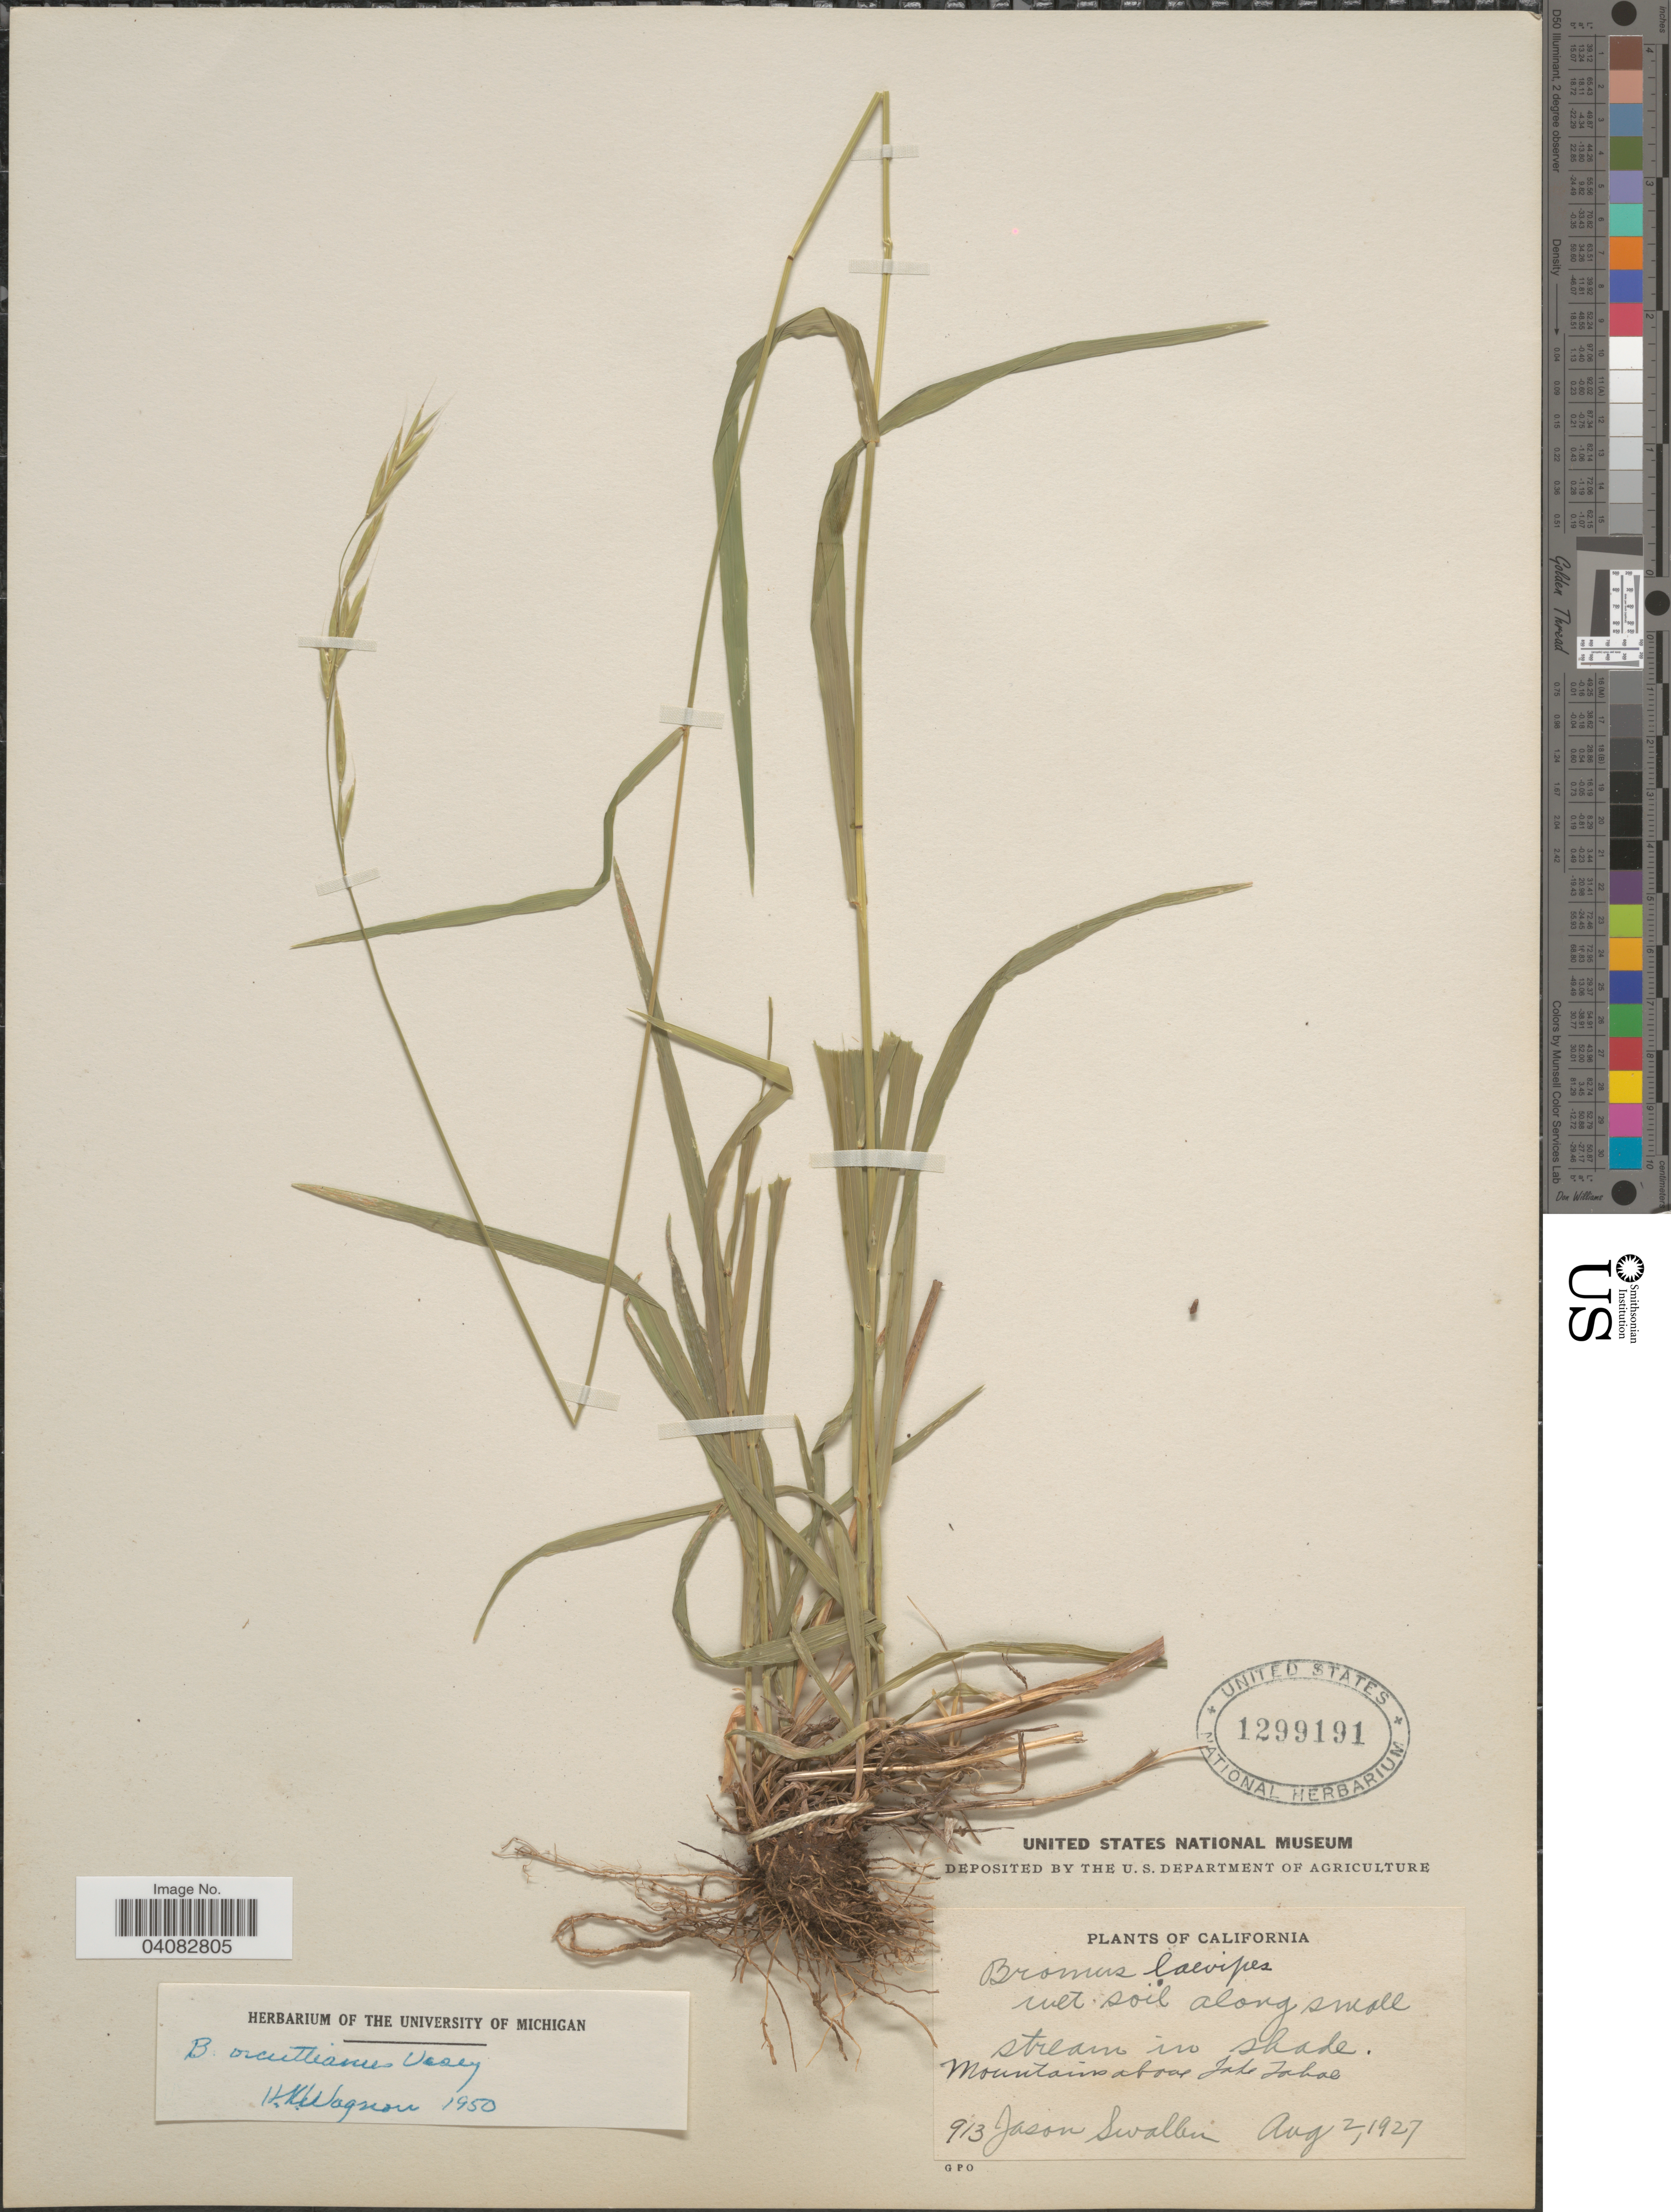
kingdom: Plantae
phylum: Tracheophyta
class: Liliopsida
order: Poales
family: Poaceae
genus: Bromus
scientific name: Bromus laevipes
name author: Shear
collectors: J. R. Swallen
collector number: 913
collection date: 1927-08-02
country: United States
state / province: California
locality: Wet soil along small stream in shade. Mountains above Lake Tahoe.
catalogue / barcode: US 1299191